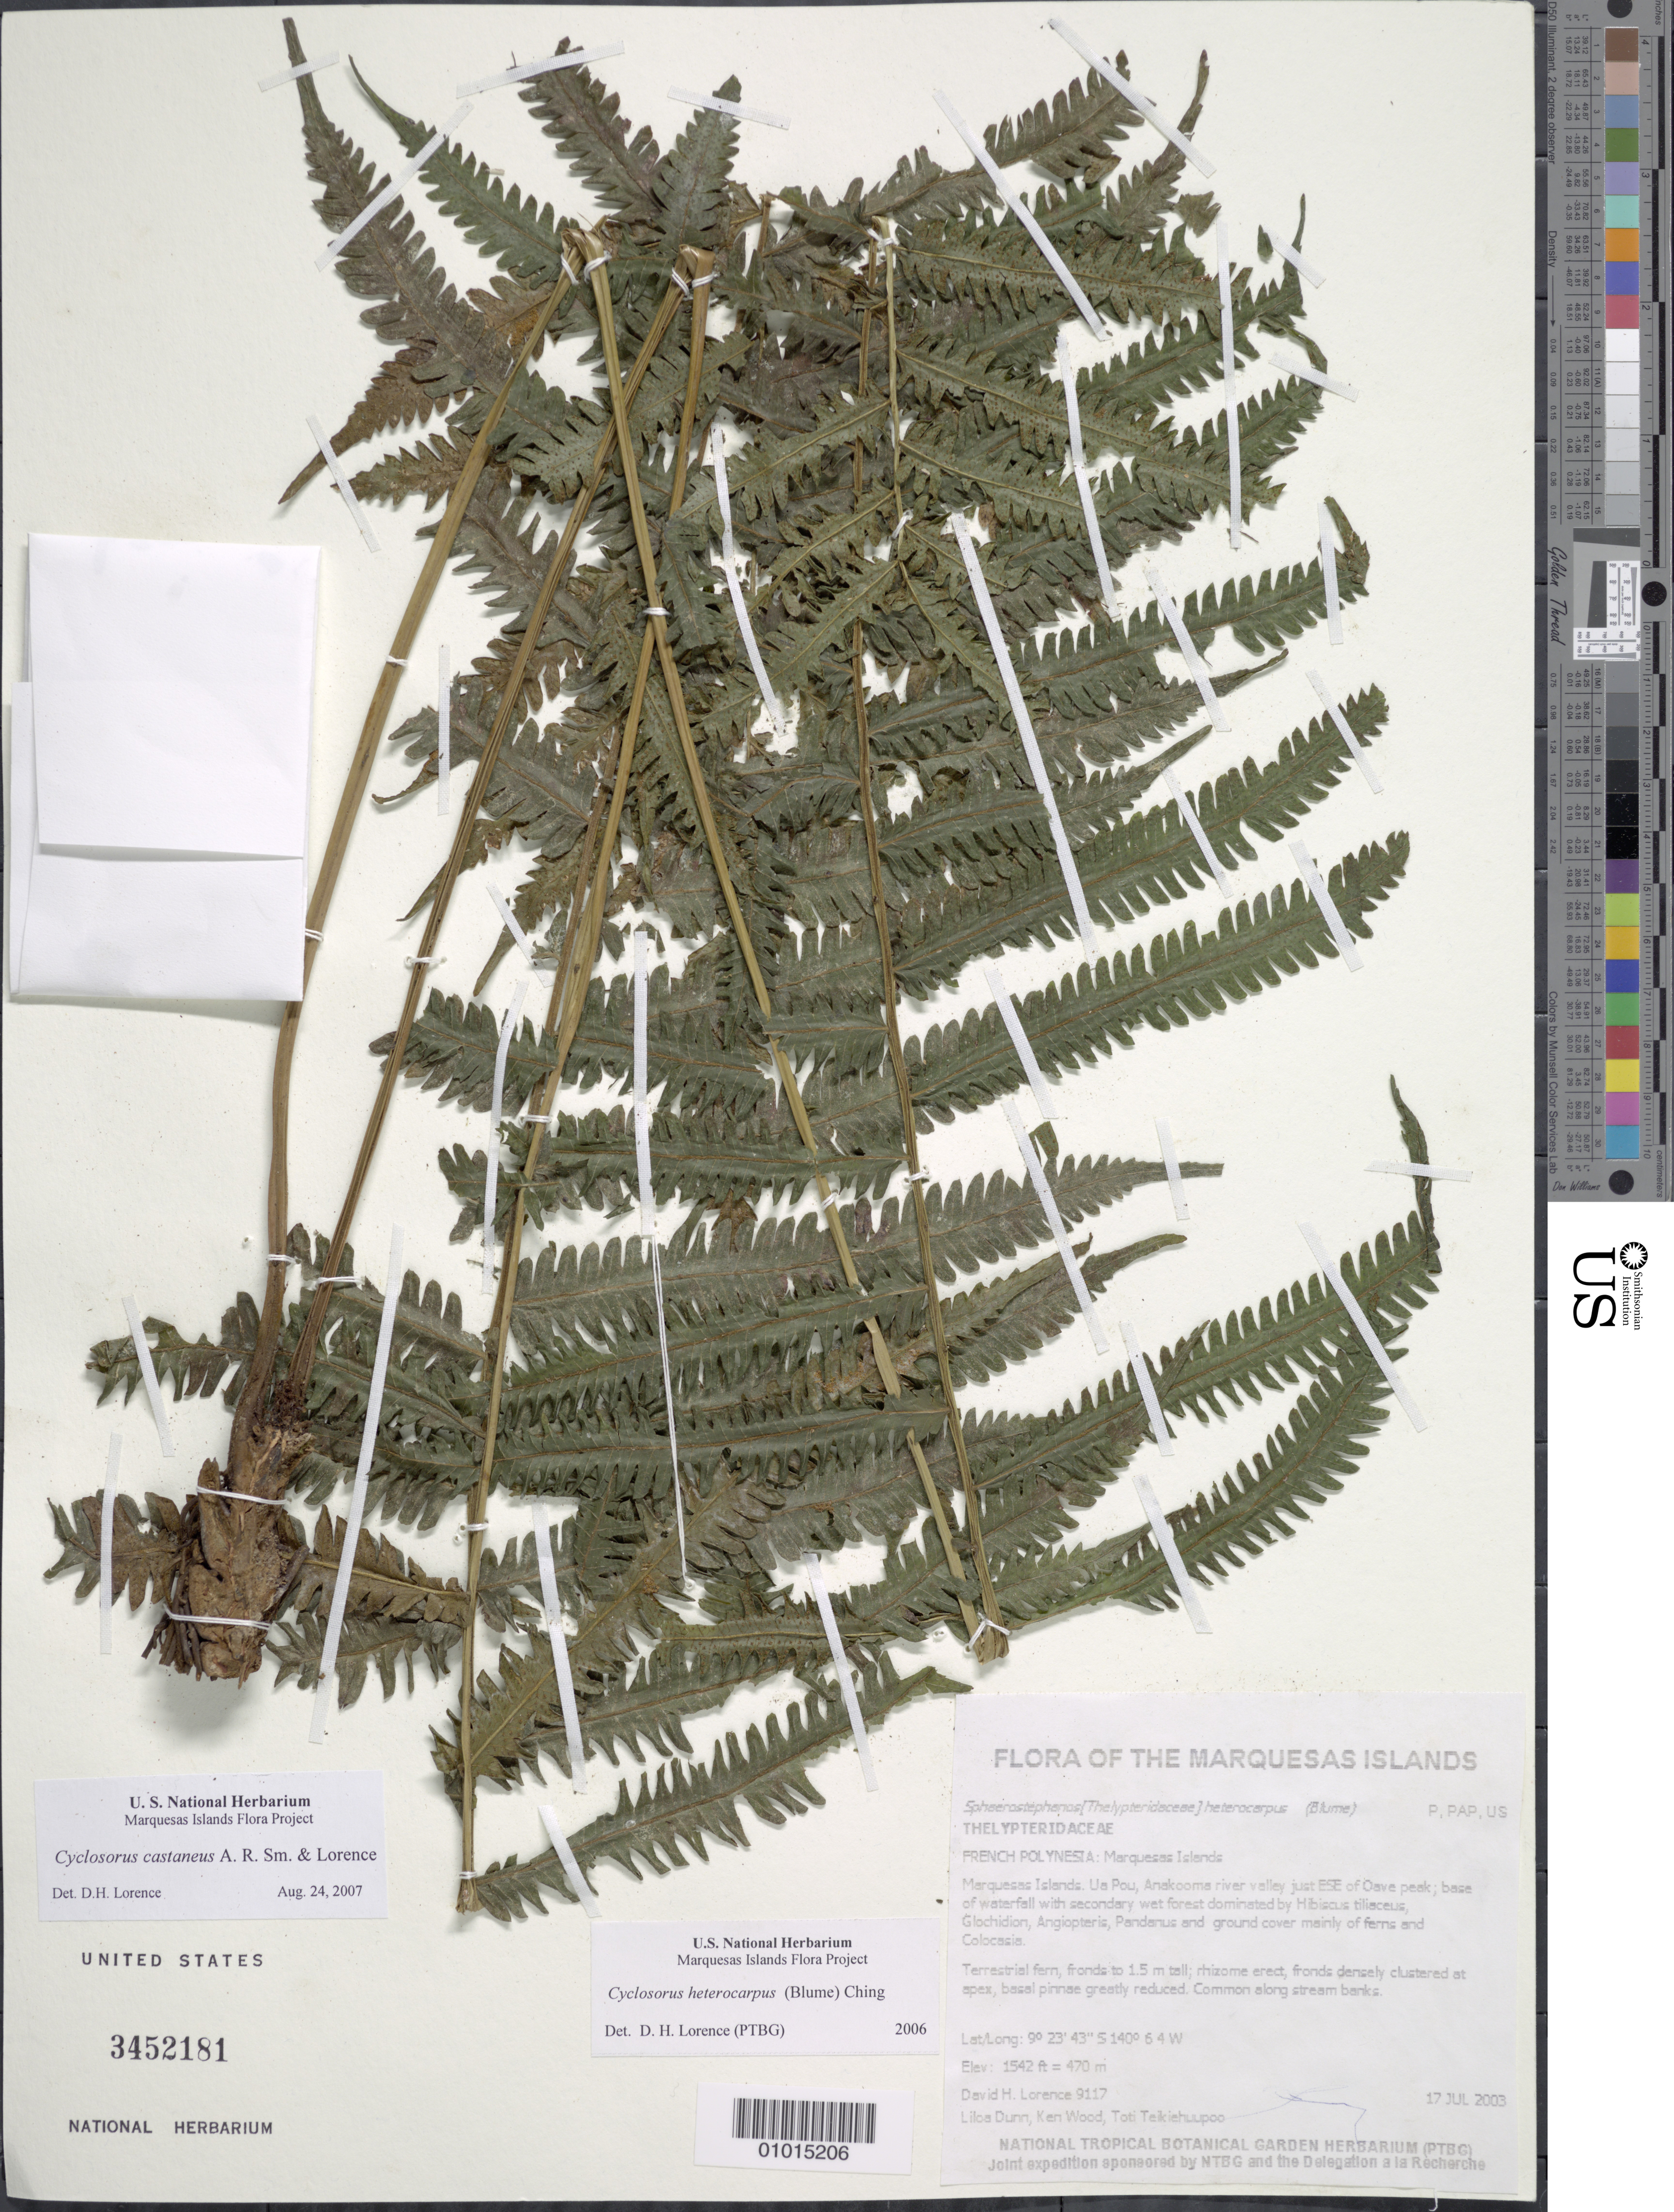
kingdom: Plantae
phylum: Tracheophyta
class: Polypodiopsida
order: Polypodiales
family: Thelypteridaceae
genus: Sphaerostephanos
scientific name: Sphaerostephanos castaneus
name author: (A.R. Sm. & Lorence) A.R. Sm. & Lorence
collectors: D. Lorence, L. Dunn, K. R. Wood & T. Teikiehuupoo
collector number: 9117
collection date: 2003-07-17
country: French Polynesia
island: Ua Pou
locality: Anakooma river valley, just ESE of Oave peak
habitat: Base of waterfall with secondary wet forest dominated by Hibiscus tiliaceus,Glochidion, Angiopteris, Pandanus, and ground cover mainly of ferns and Colocasia; common along stream banks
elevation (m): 470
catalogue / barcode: US 3452181